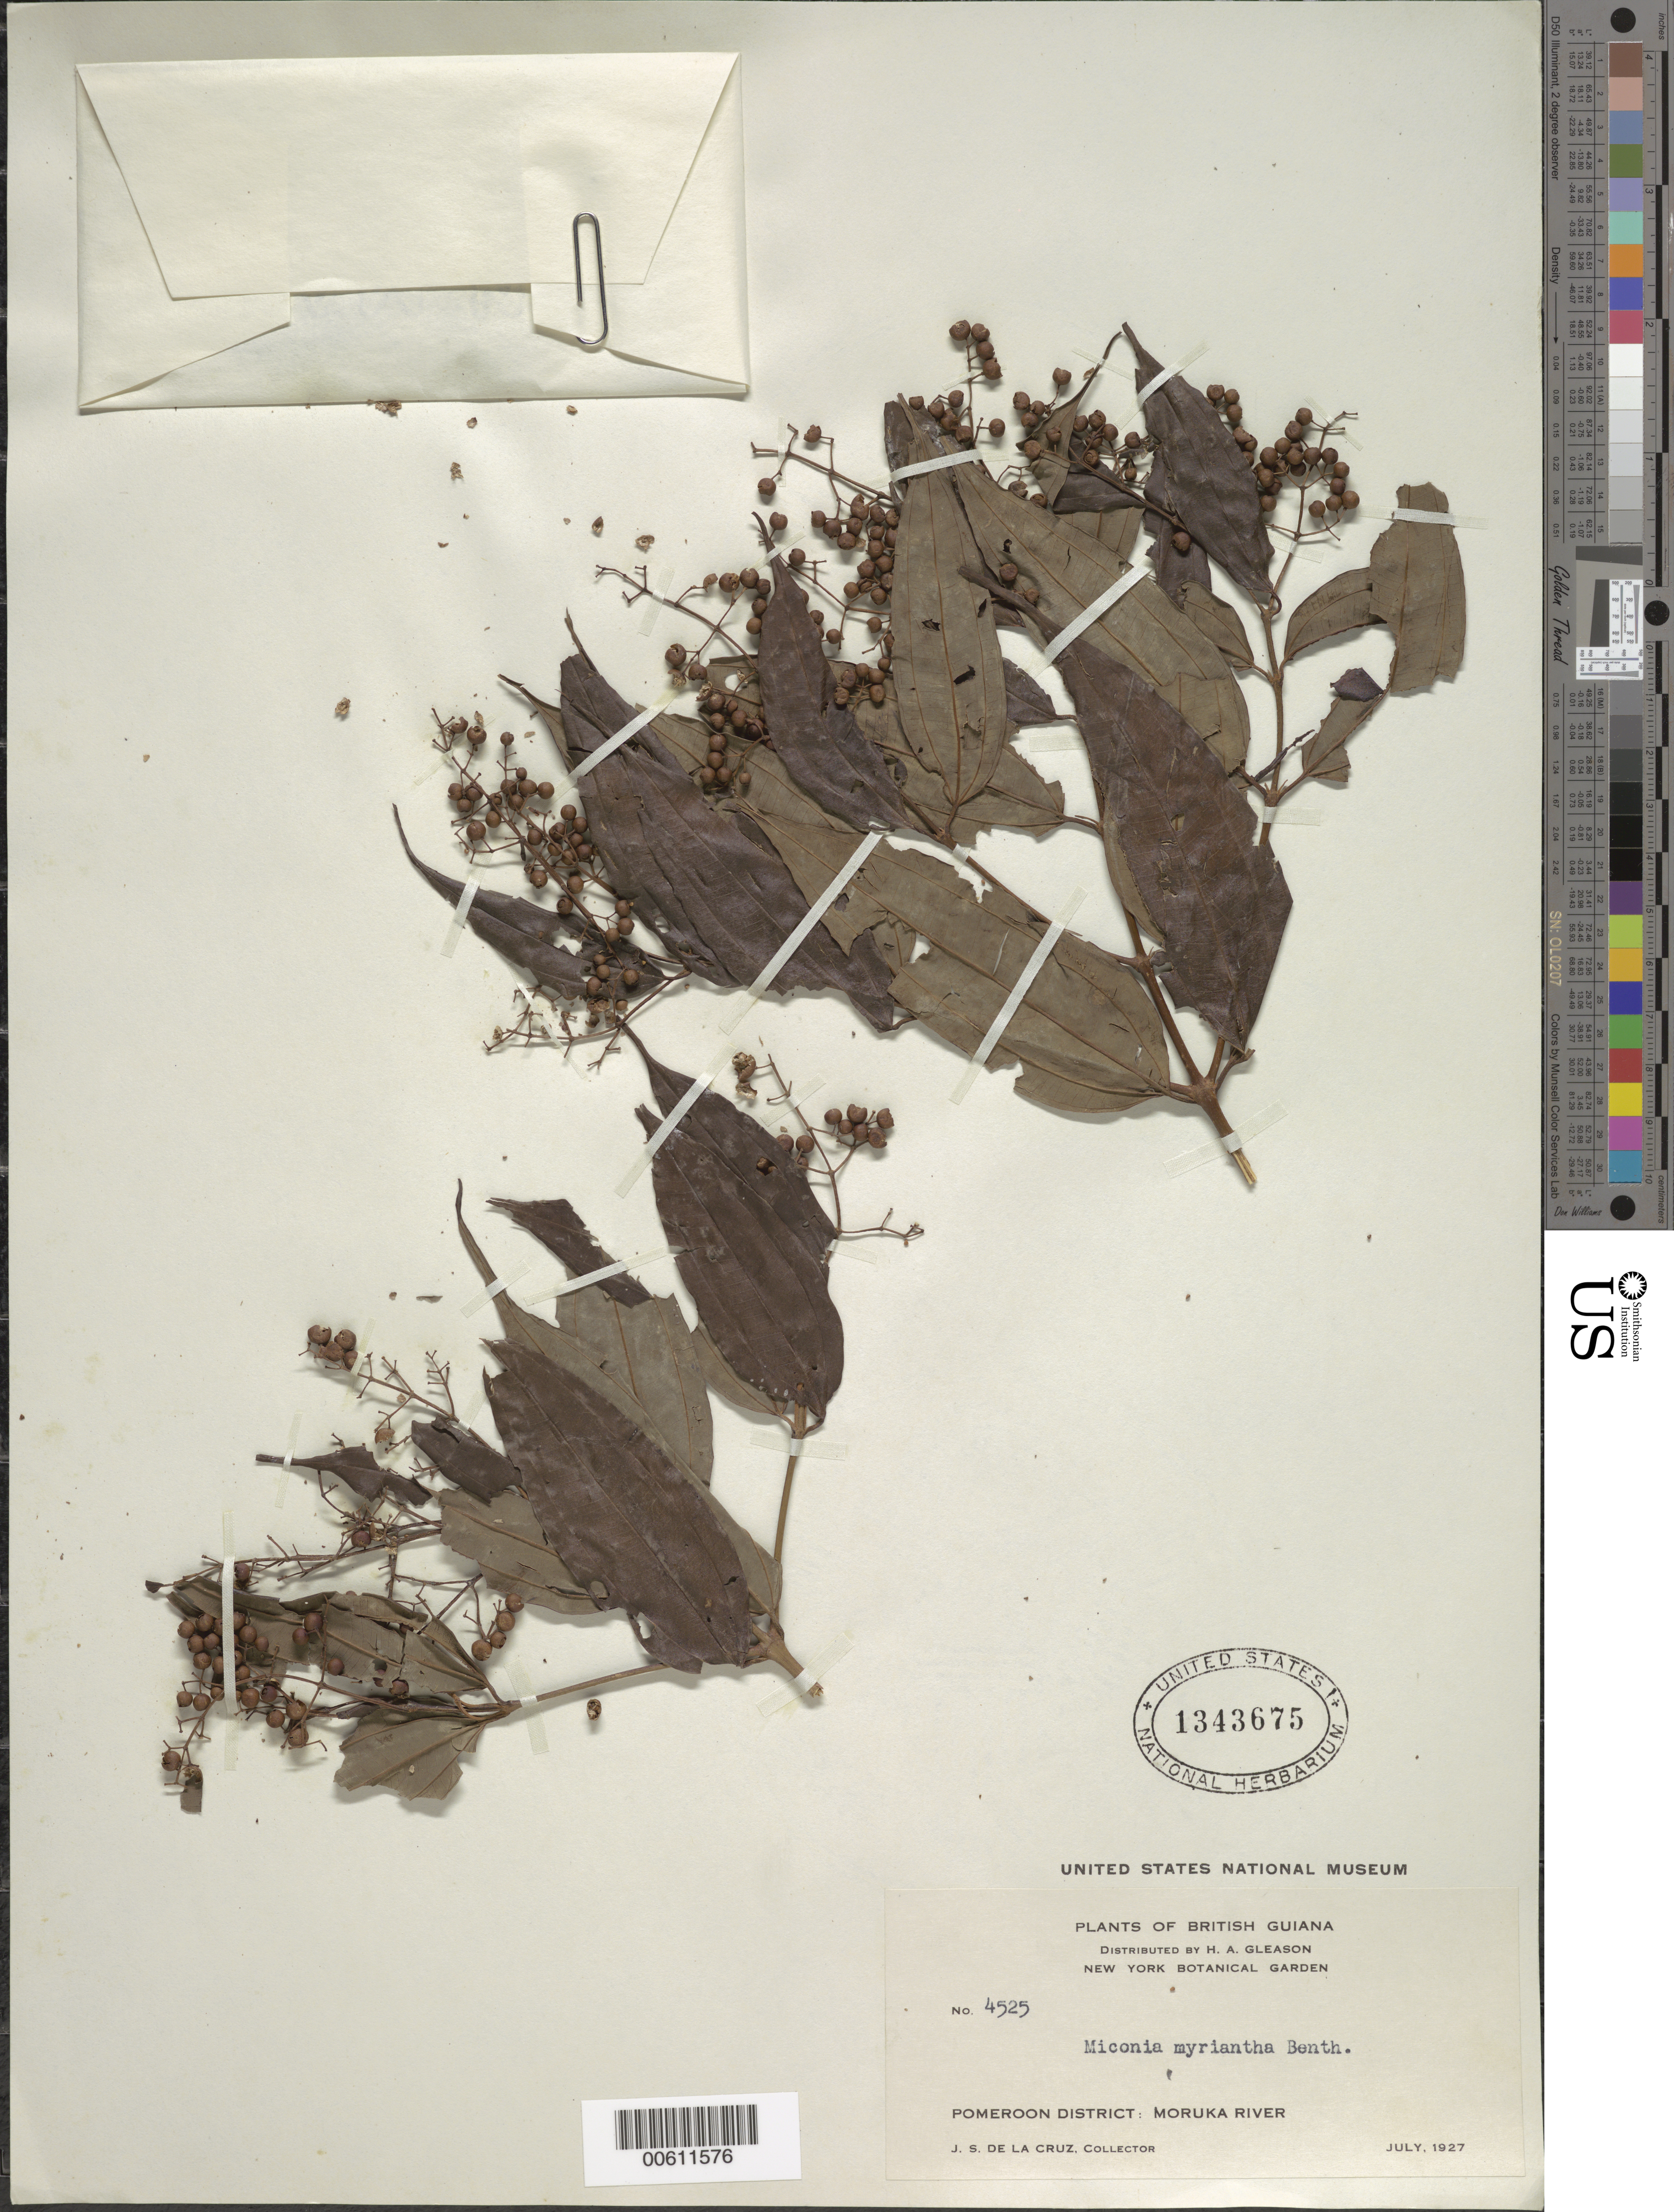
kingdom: Plantae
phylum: Tracheophyta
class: Magnoliopsida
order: Myrtales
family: Melastomataceae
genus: Miconia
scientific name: Miconia myriantha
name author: Benth.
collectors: J. S. de la Cruz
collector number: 4525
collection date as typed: Jul-27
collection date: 1927-07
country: Guyana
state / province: Barima-Waini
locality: Moruka R., Pomeroon Dist.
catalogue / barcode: US 1343675